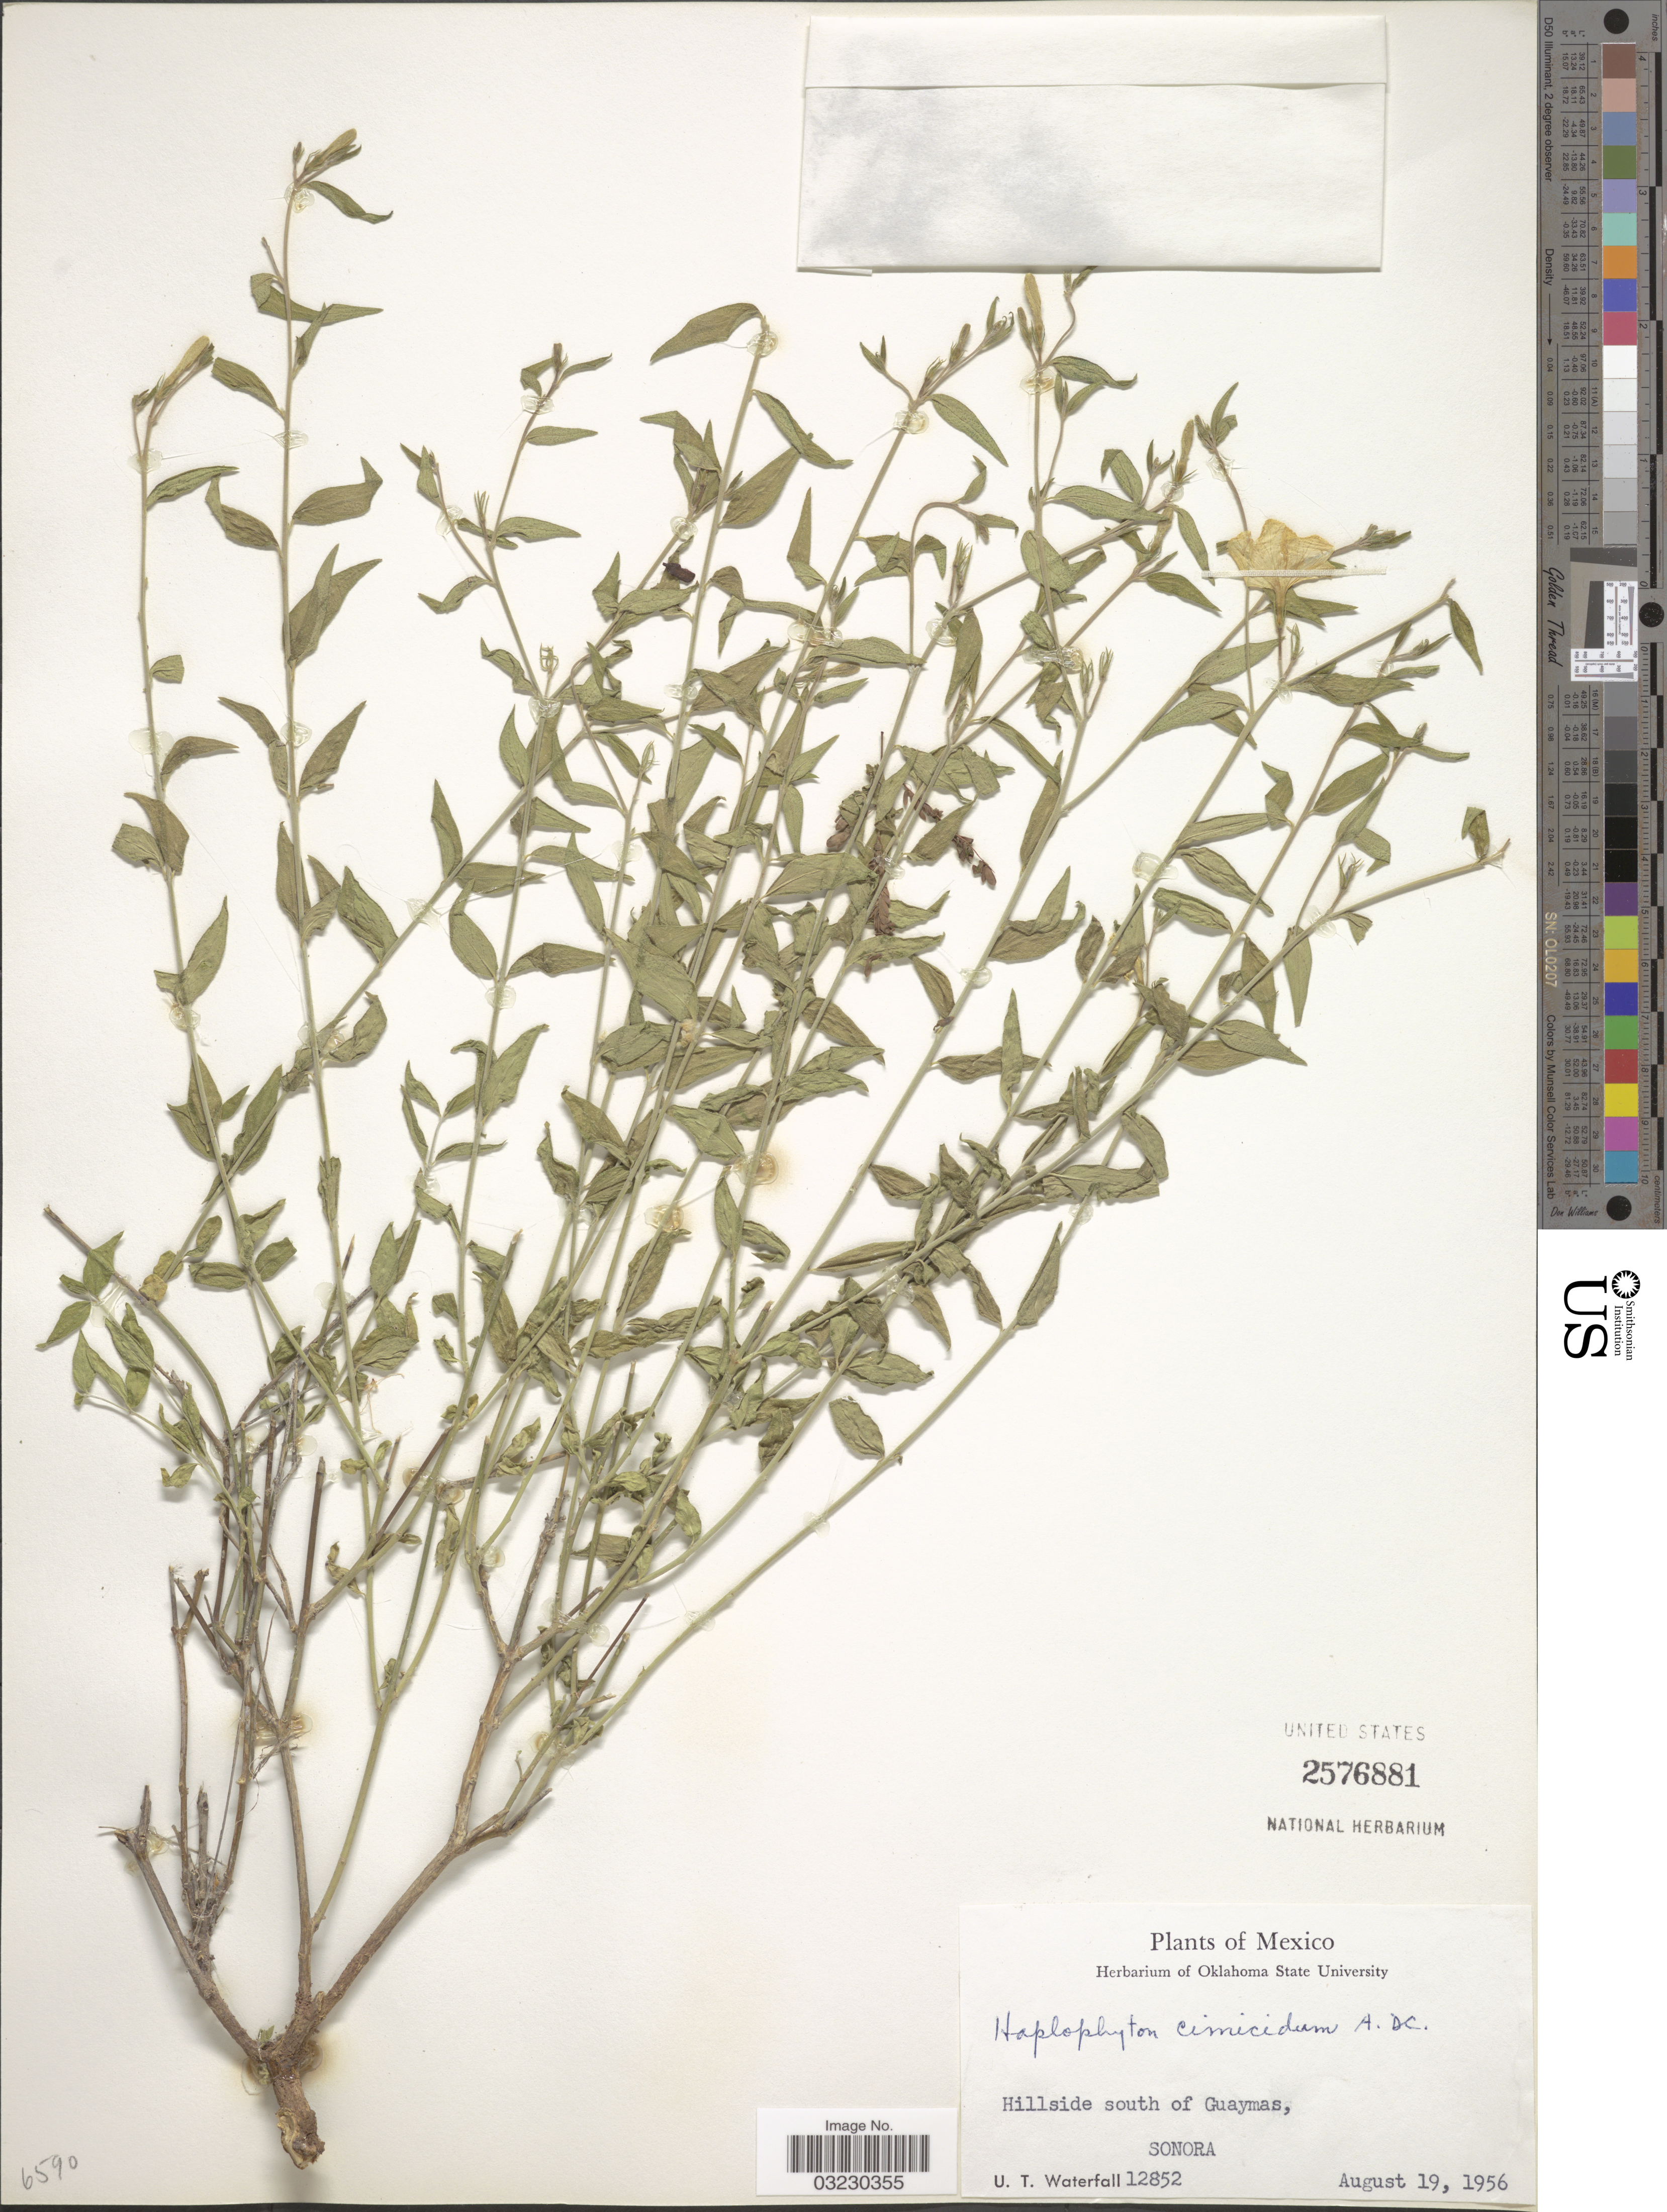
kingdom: Plantae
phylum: Tracheophyta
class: Magnoliopsida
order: Gentianales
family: Apocynaceae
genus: Haplophyton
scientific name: Haplophyton cimicidum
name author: A. DC.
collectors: U. T. Waterfall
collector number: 12852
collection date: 1956-08-19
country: Mexico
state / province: Sonora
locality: Hillside south of Guaymas.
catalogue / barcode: US 2576881